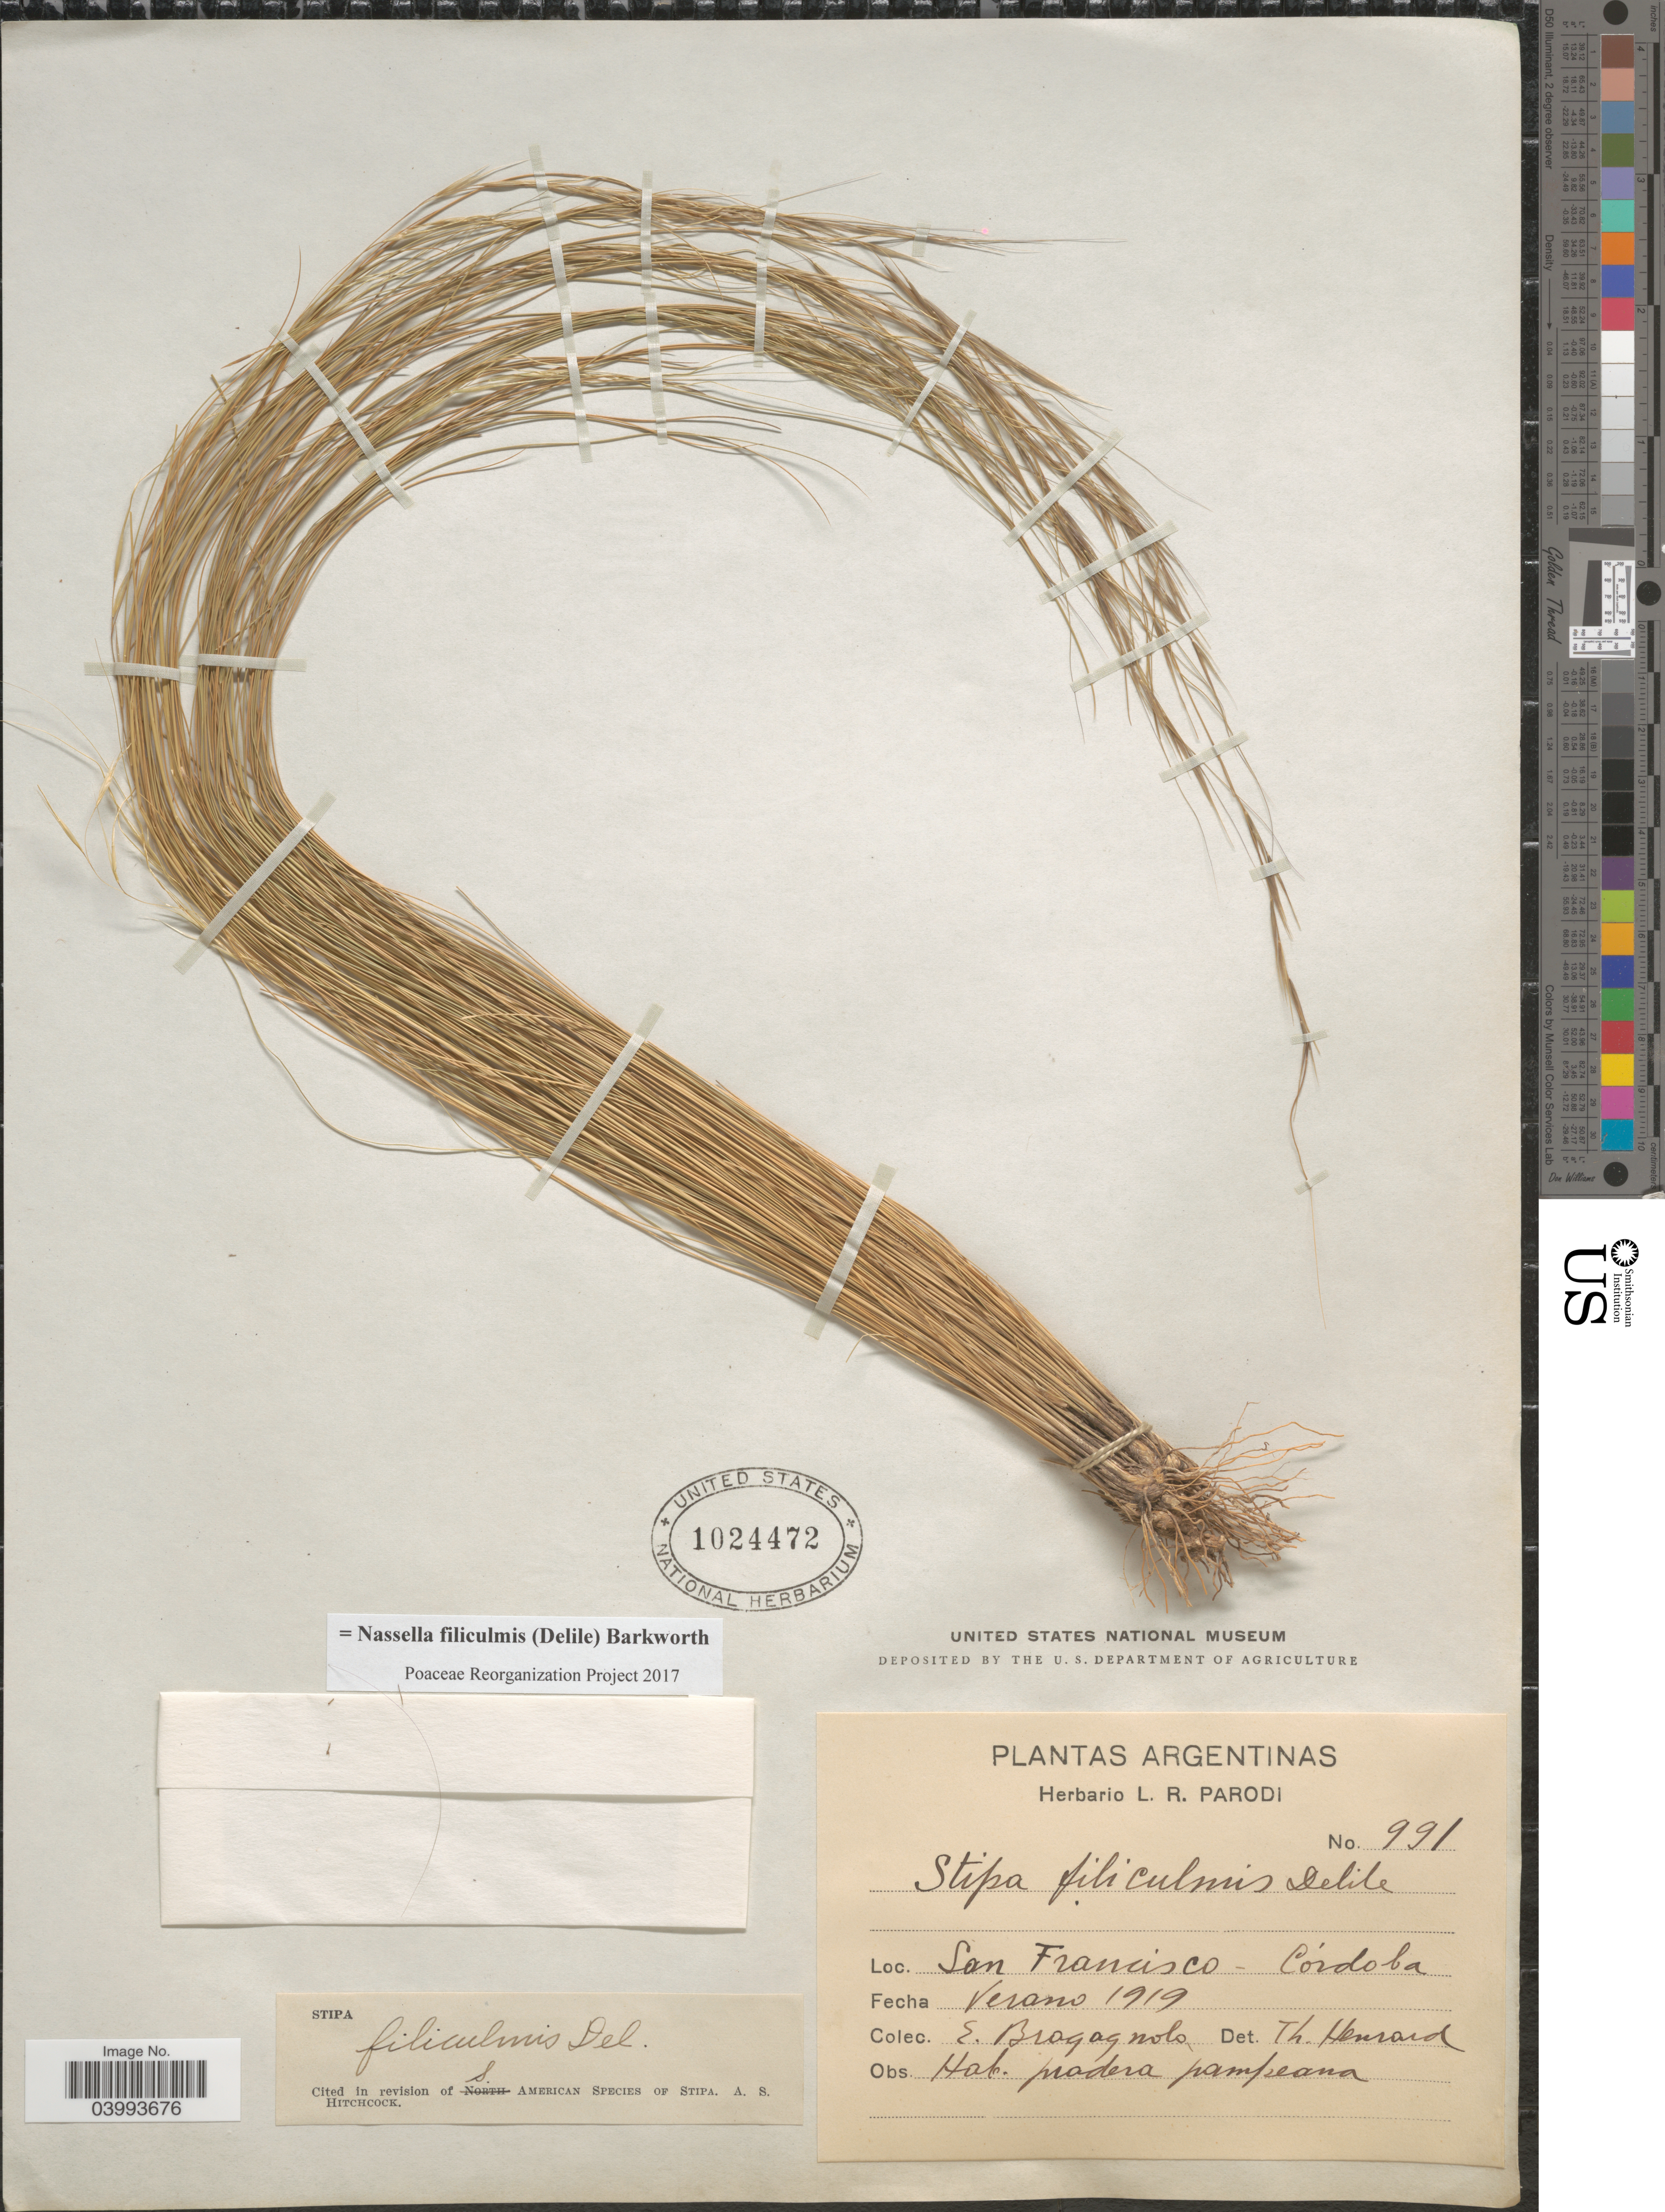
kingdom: Plantae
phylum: Tracheophyta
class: Liliopsida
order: Poales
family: Poaceae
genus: Nassella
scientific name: Nassella filiculmis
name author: (Delile) Barkworth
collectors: E. Bragagnolo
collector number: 991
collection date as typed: Verano 1919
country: Argentina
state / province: Cordoba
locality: San Francisco - Córdoba.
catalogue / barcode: US 1024472